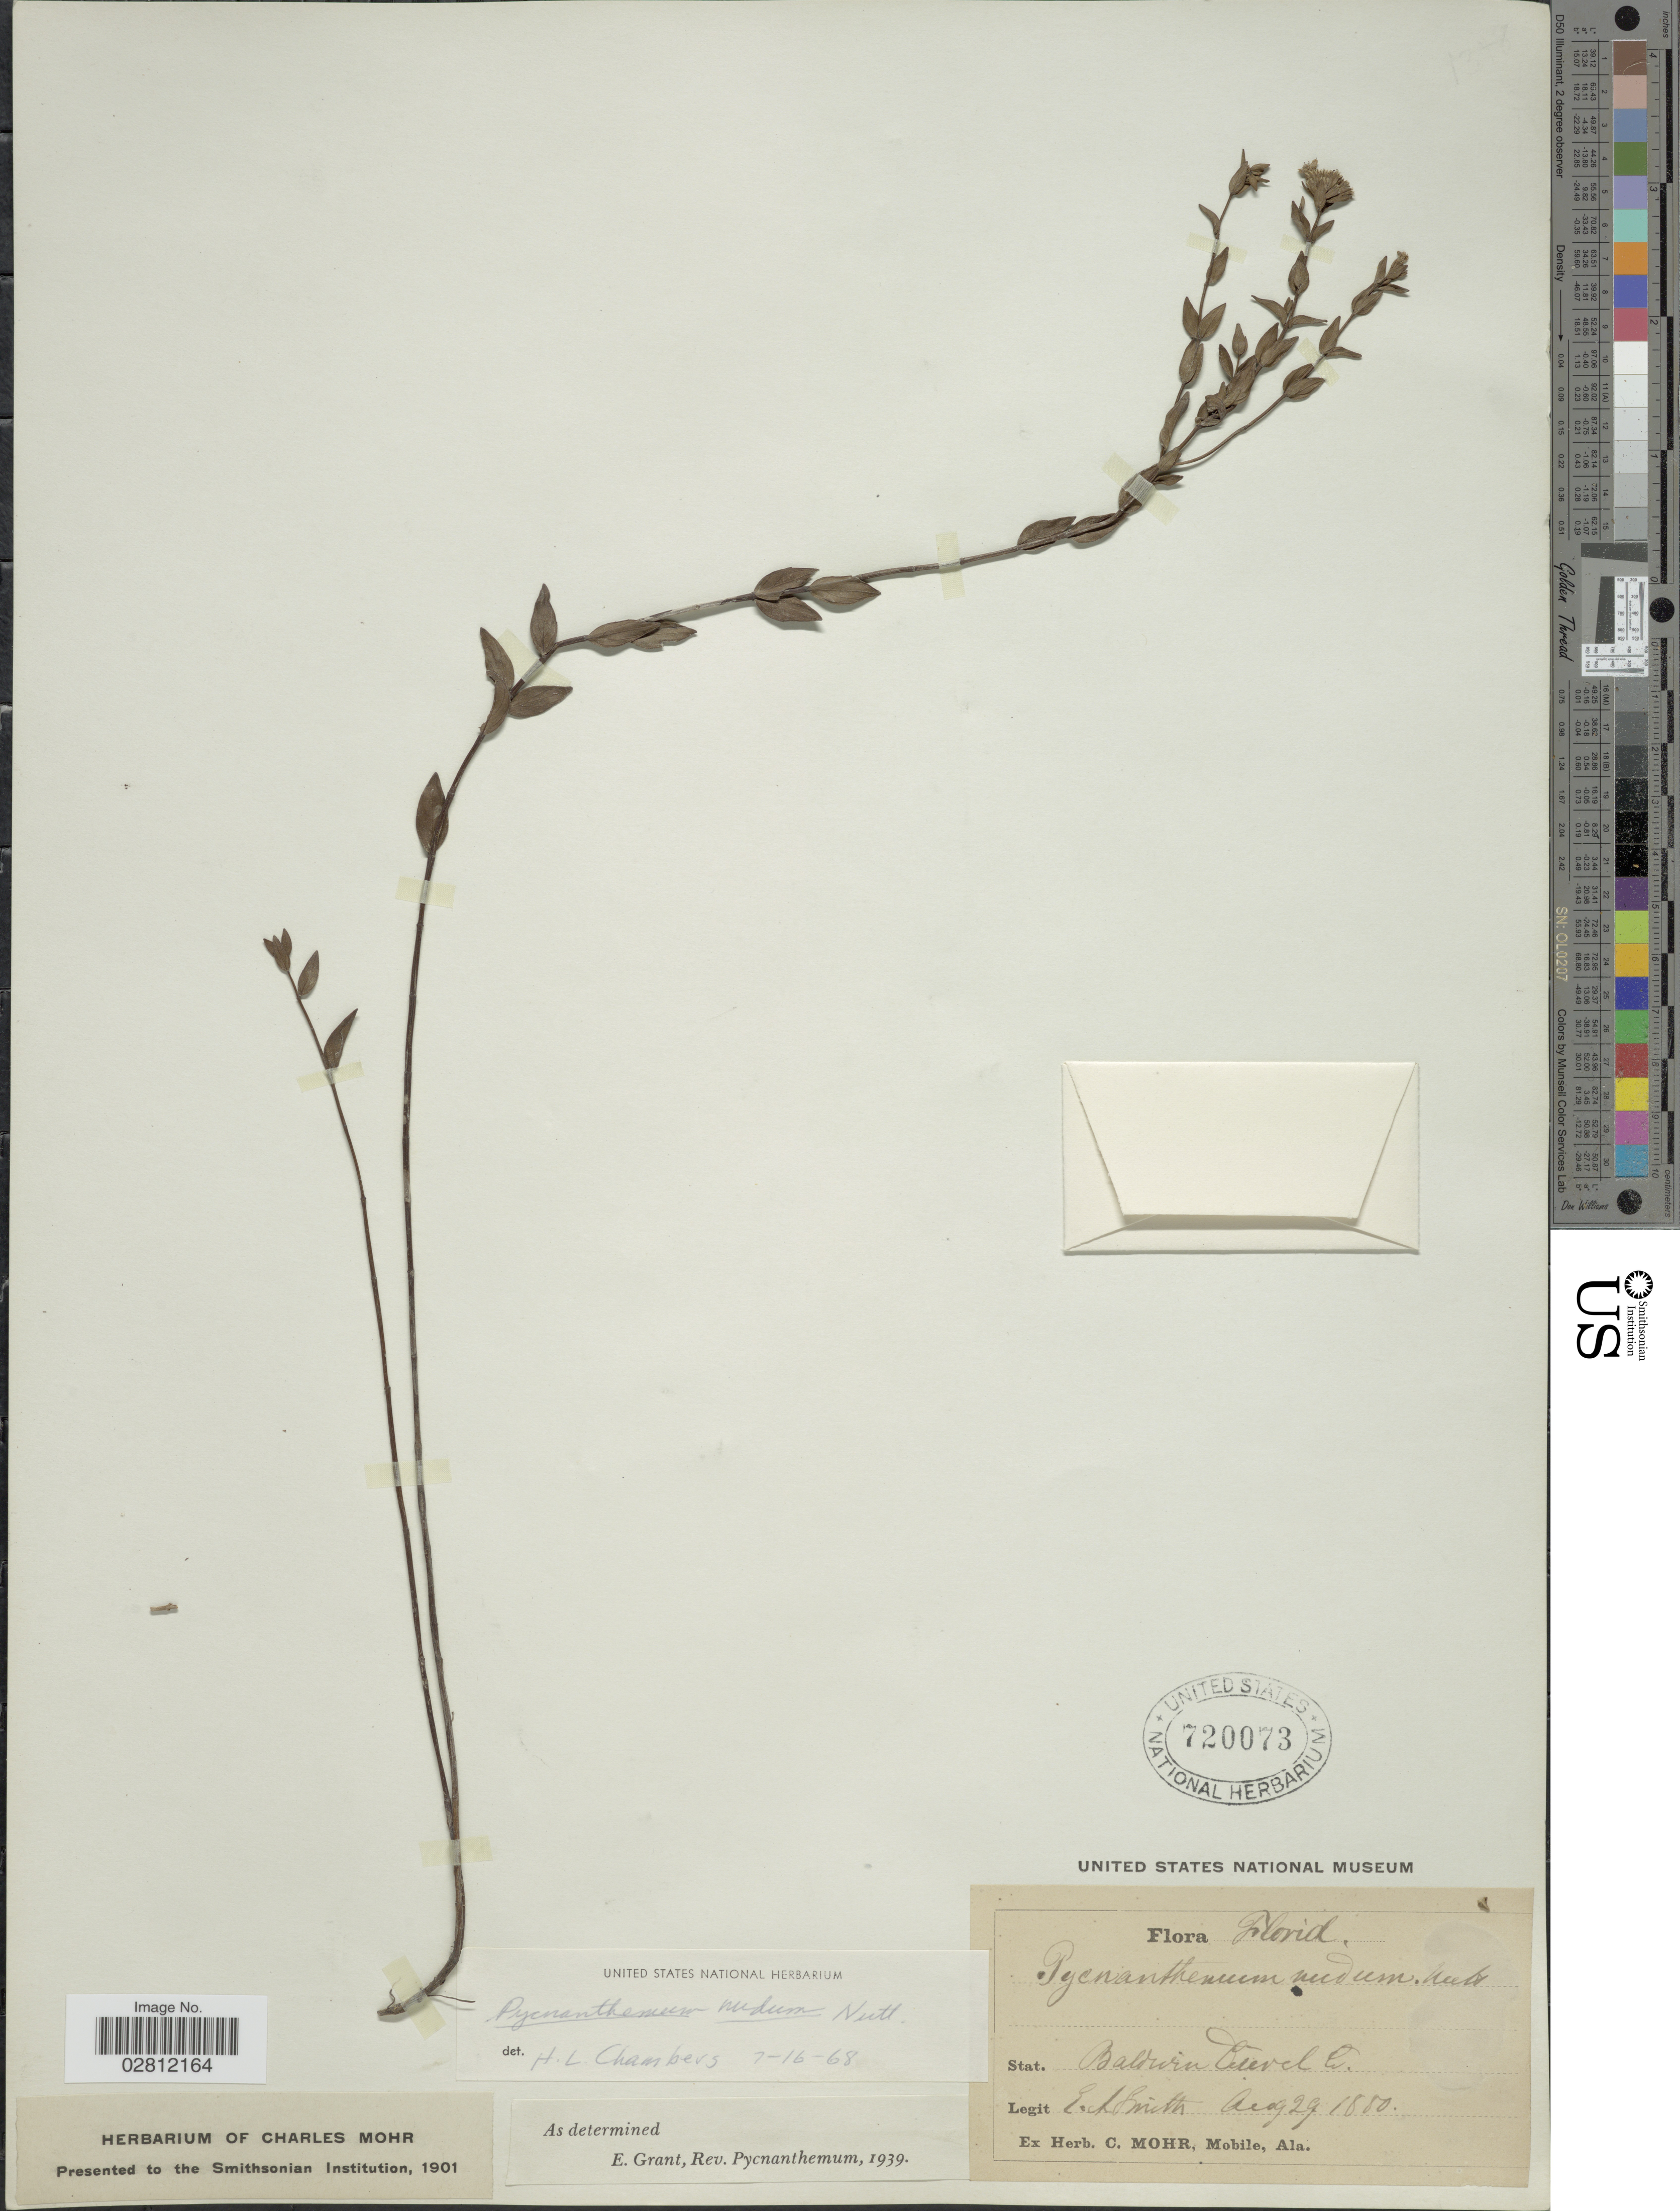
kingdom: Plantae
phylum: Tracheophyta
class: Magnoliopsida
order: Lamiales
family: Lamiaceae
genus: Pycnanthemum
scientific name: Pycnanthemum nudum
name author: Nutt.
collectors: E. L. Smith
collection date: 1880-08-29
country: United States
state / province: Florida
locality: Stat. Baldwin Duval Co.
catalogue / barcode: US 720073